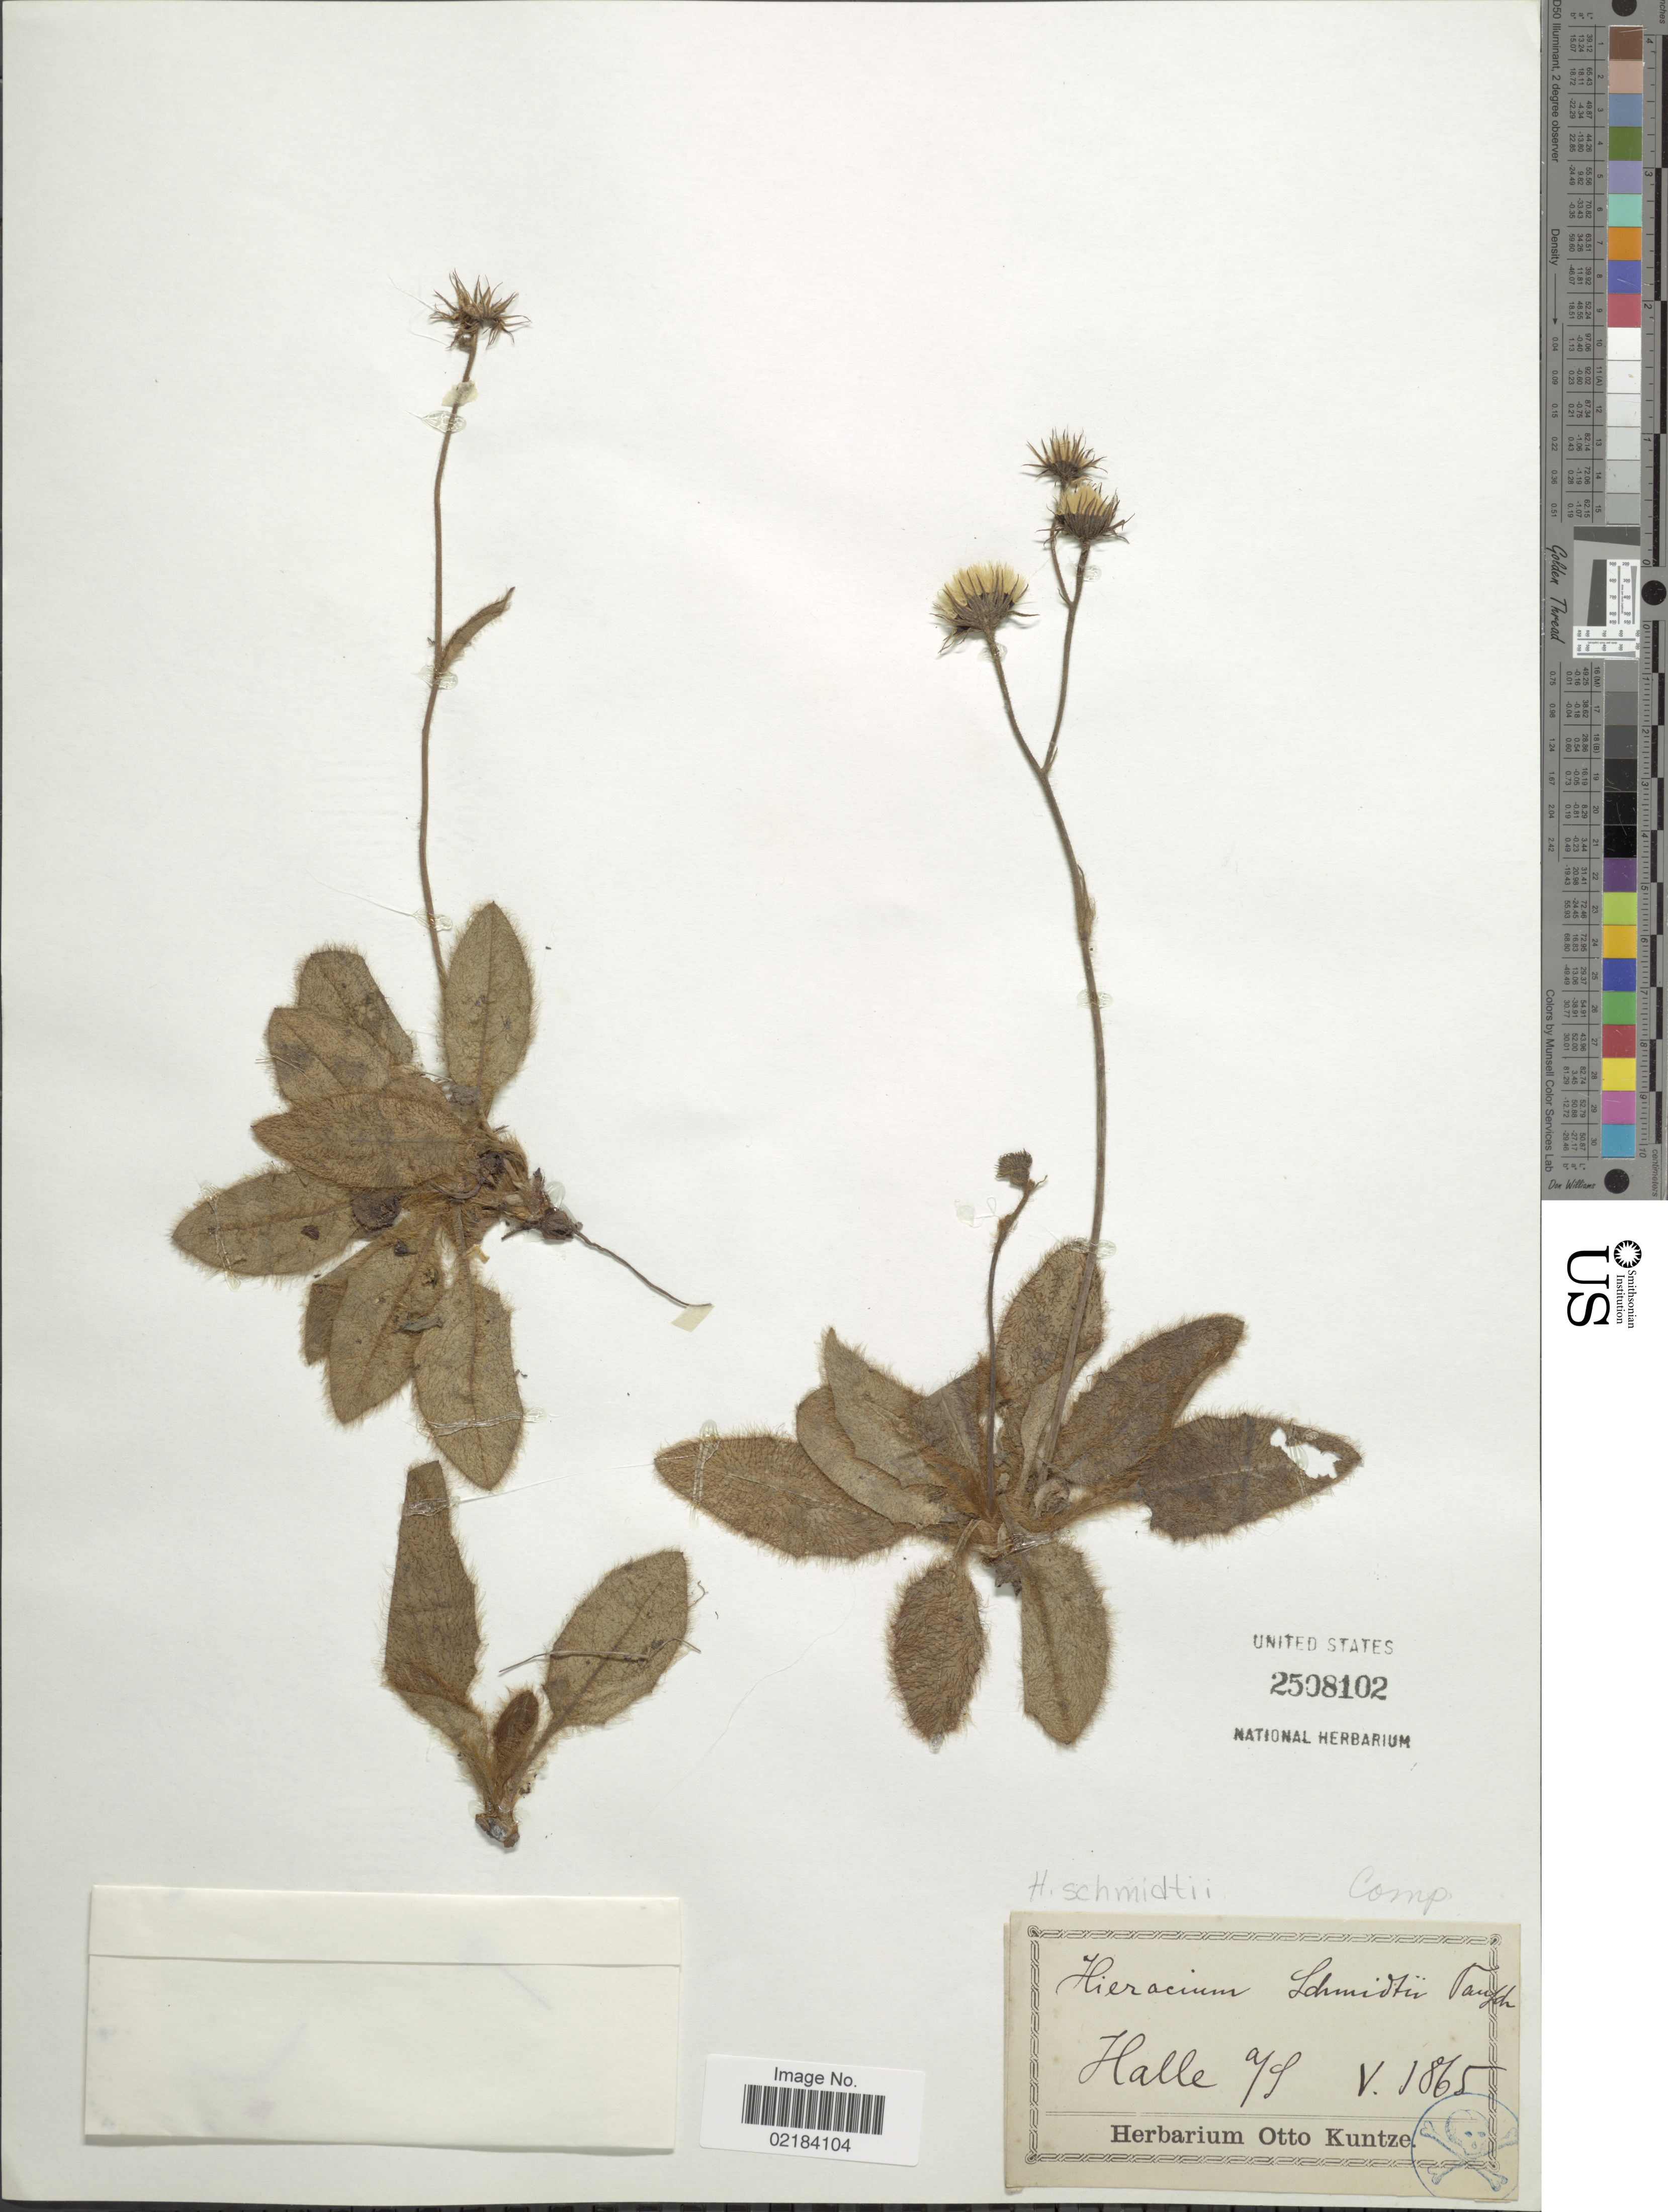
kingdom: Plantae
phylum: Tracheophyta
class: Magnoliopsida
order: Asterales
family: Asteraceae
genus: Hieracium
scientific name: Hieracium schmidtii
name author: Tausch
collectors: ex Herb. O. Kuntze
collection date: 1865-05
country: Germany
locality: Halle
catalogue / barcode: US 2508102